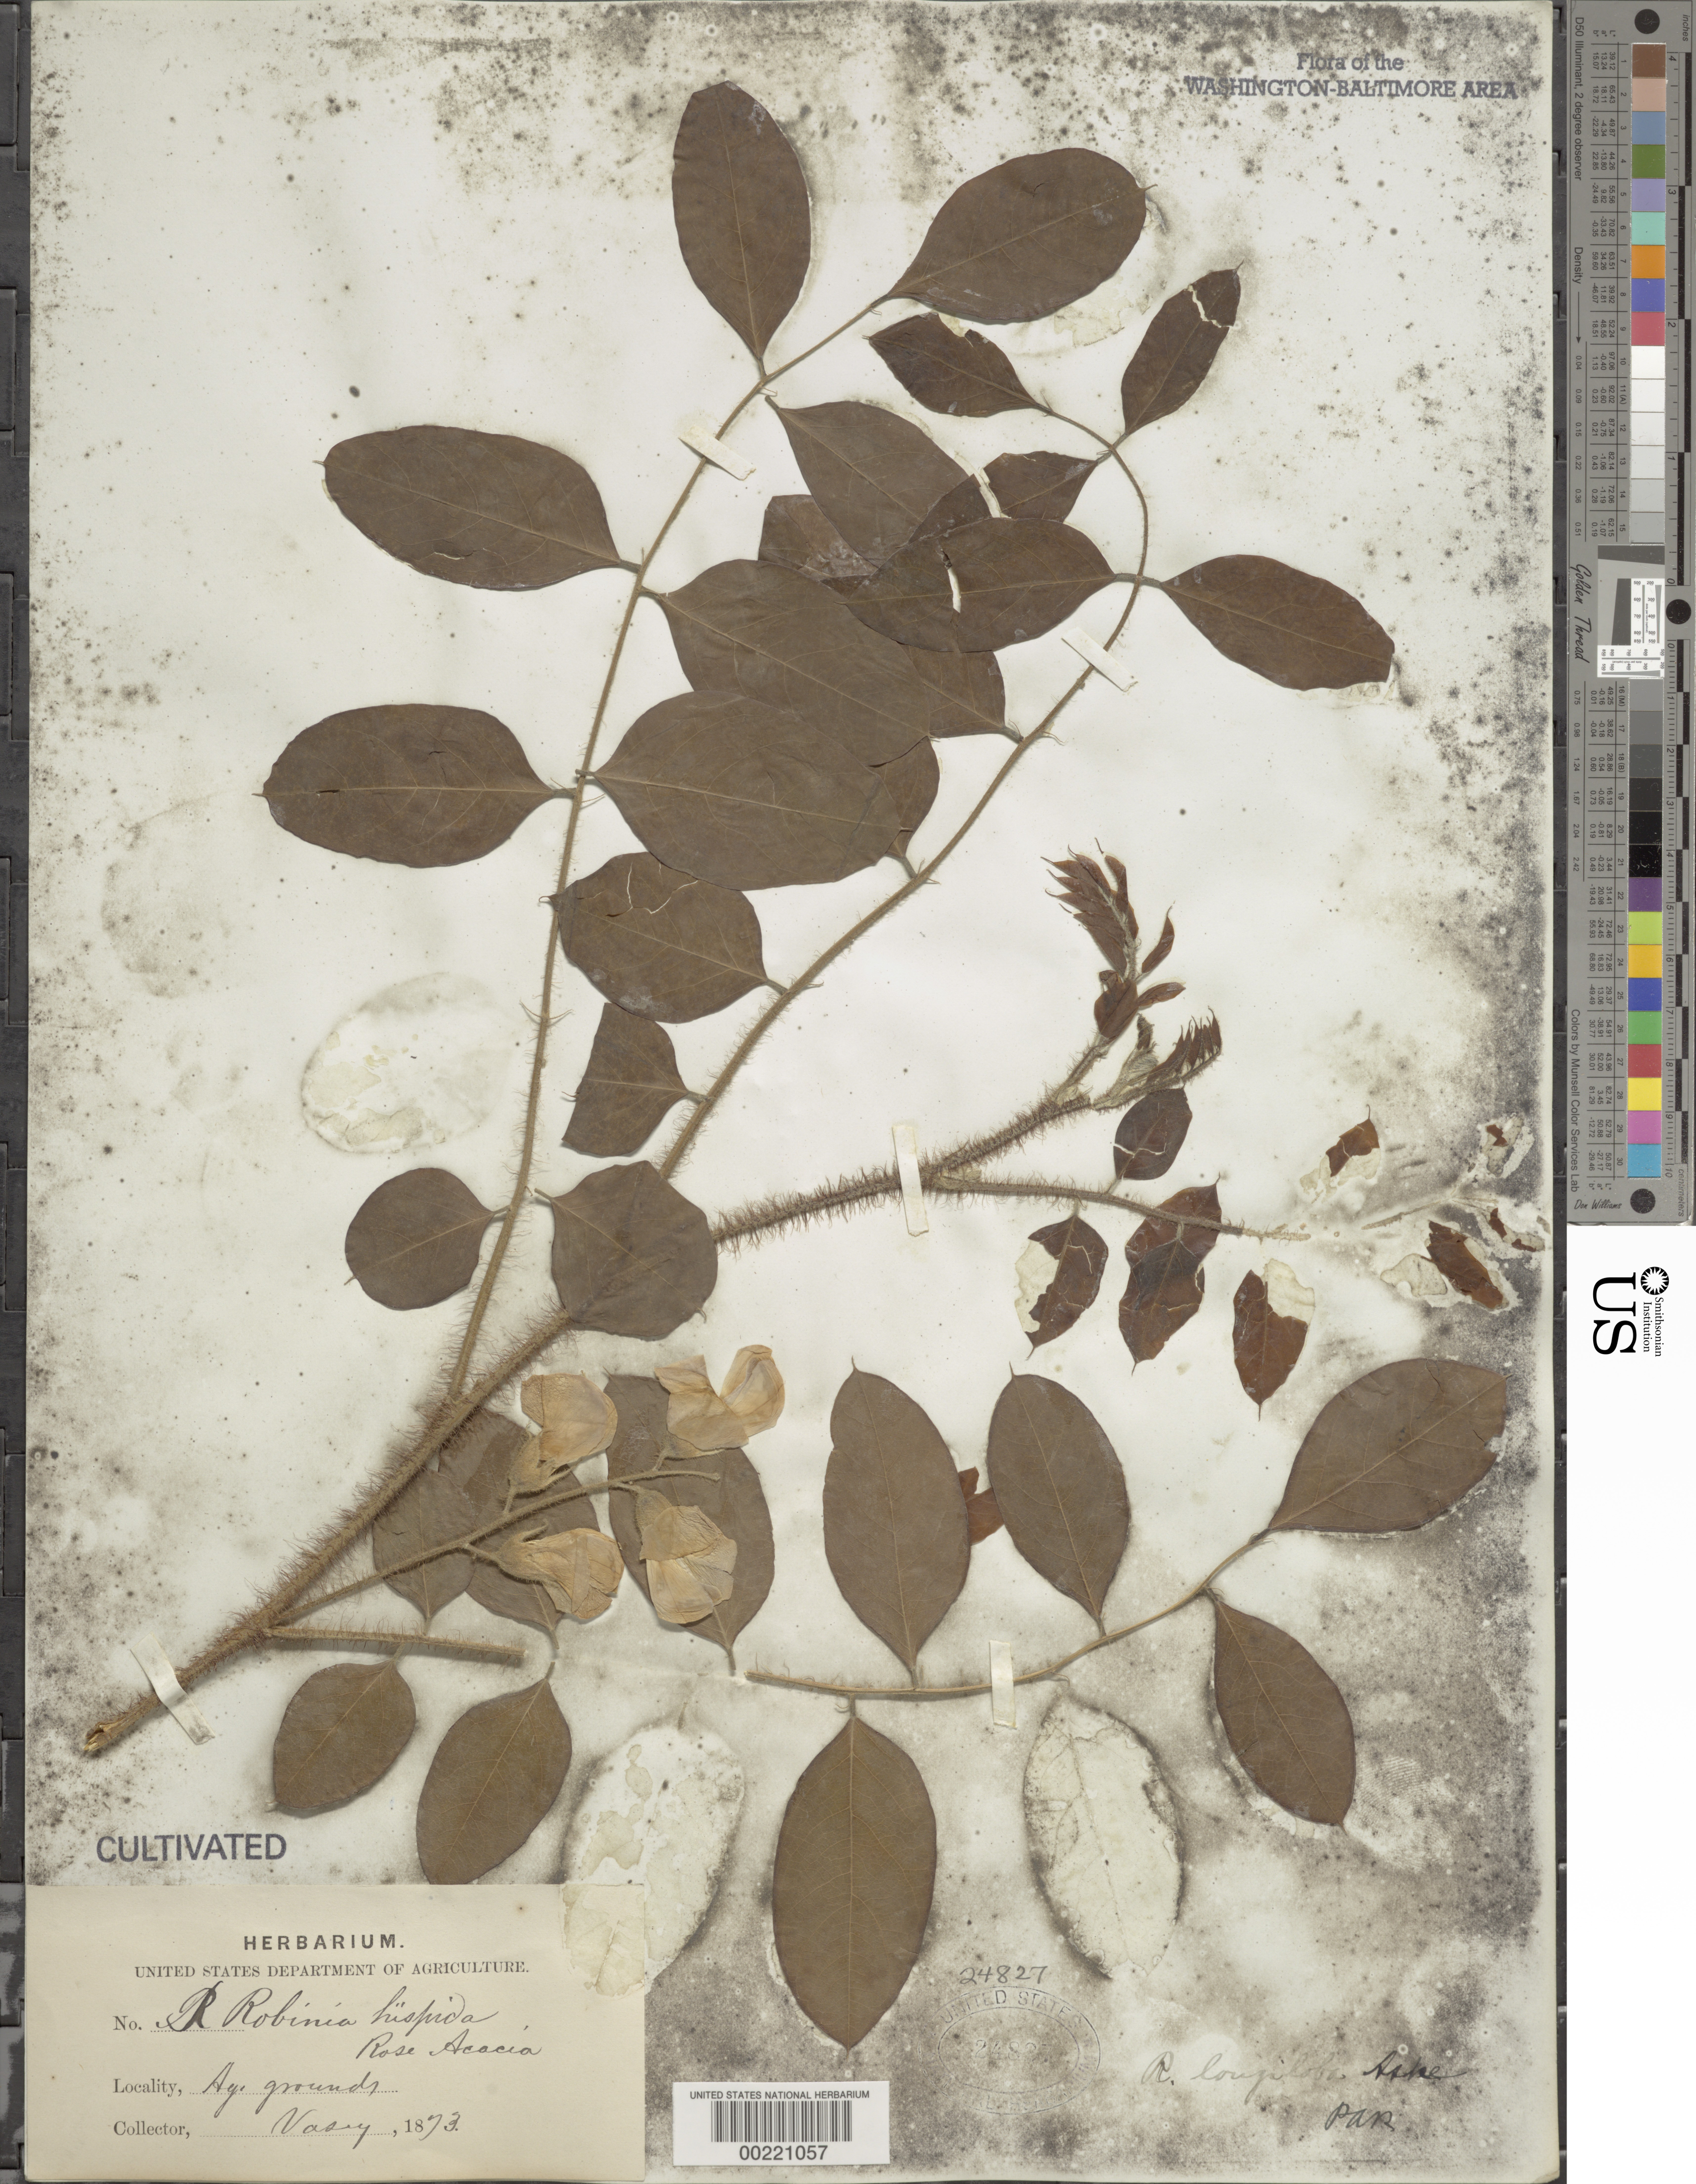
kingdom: Plantae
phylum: Tracheophyta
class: Magnoliopsida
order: Fabales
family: Fabaceae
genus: Robinia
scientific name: Robinia hispida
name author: L.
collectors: G. R. Vasey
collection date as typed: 1873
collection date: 1873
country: United States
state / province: District of Columbia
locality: Department of Agriculture grounds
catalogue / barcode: US 24827